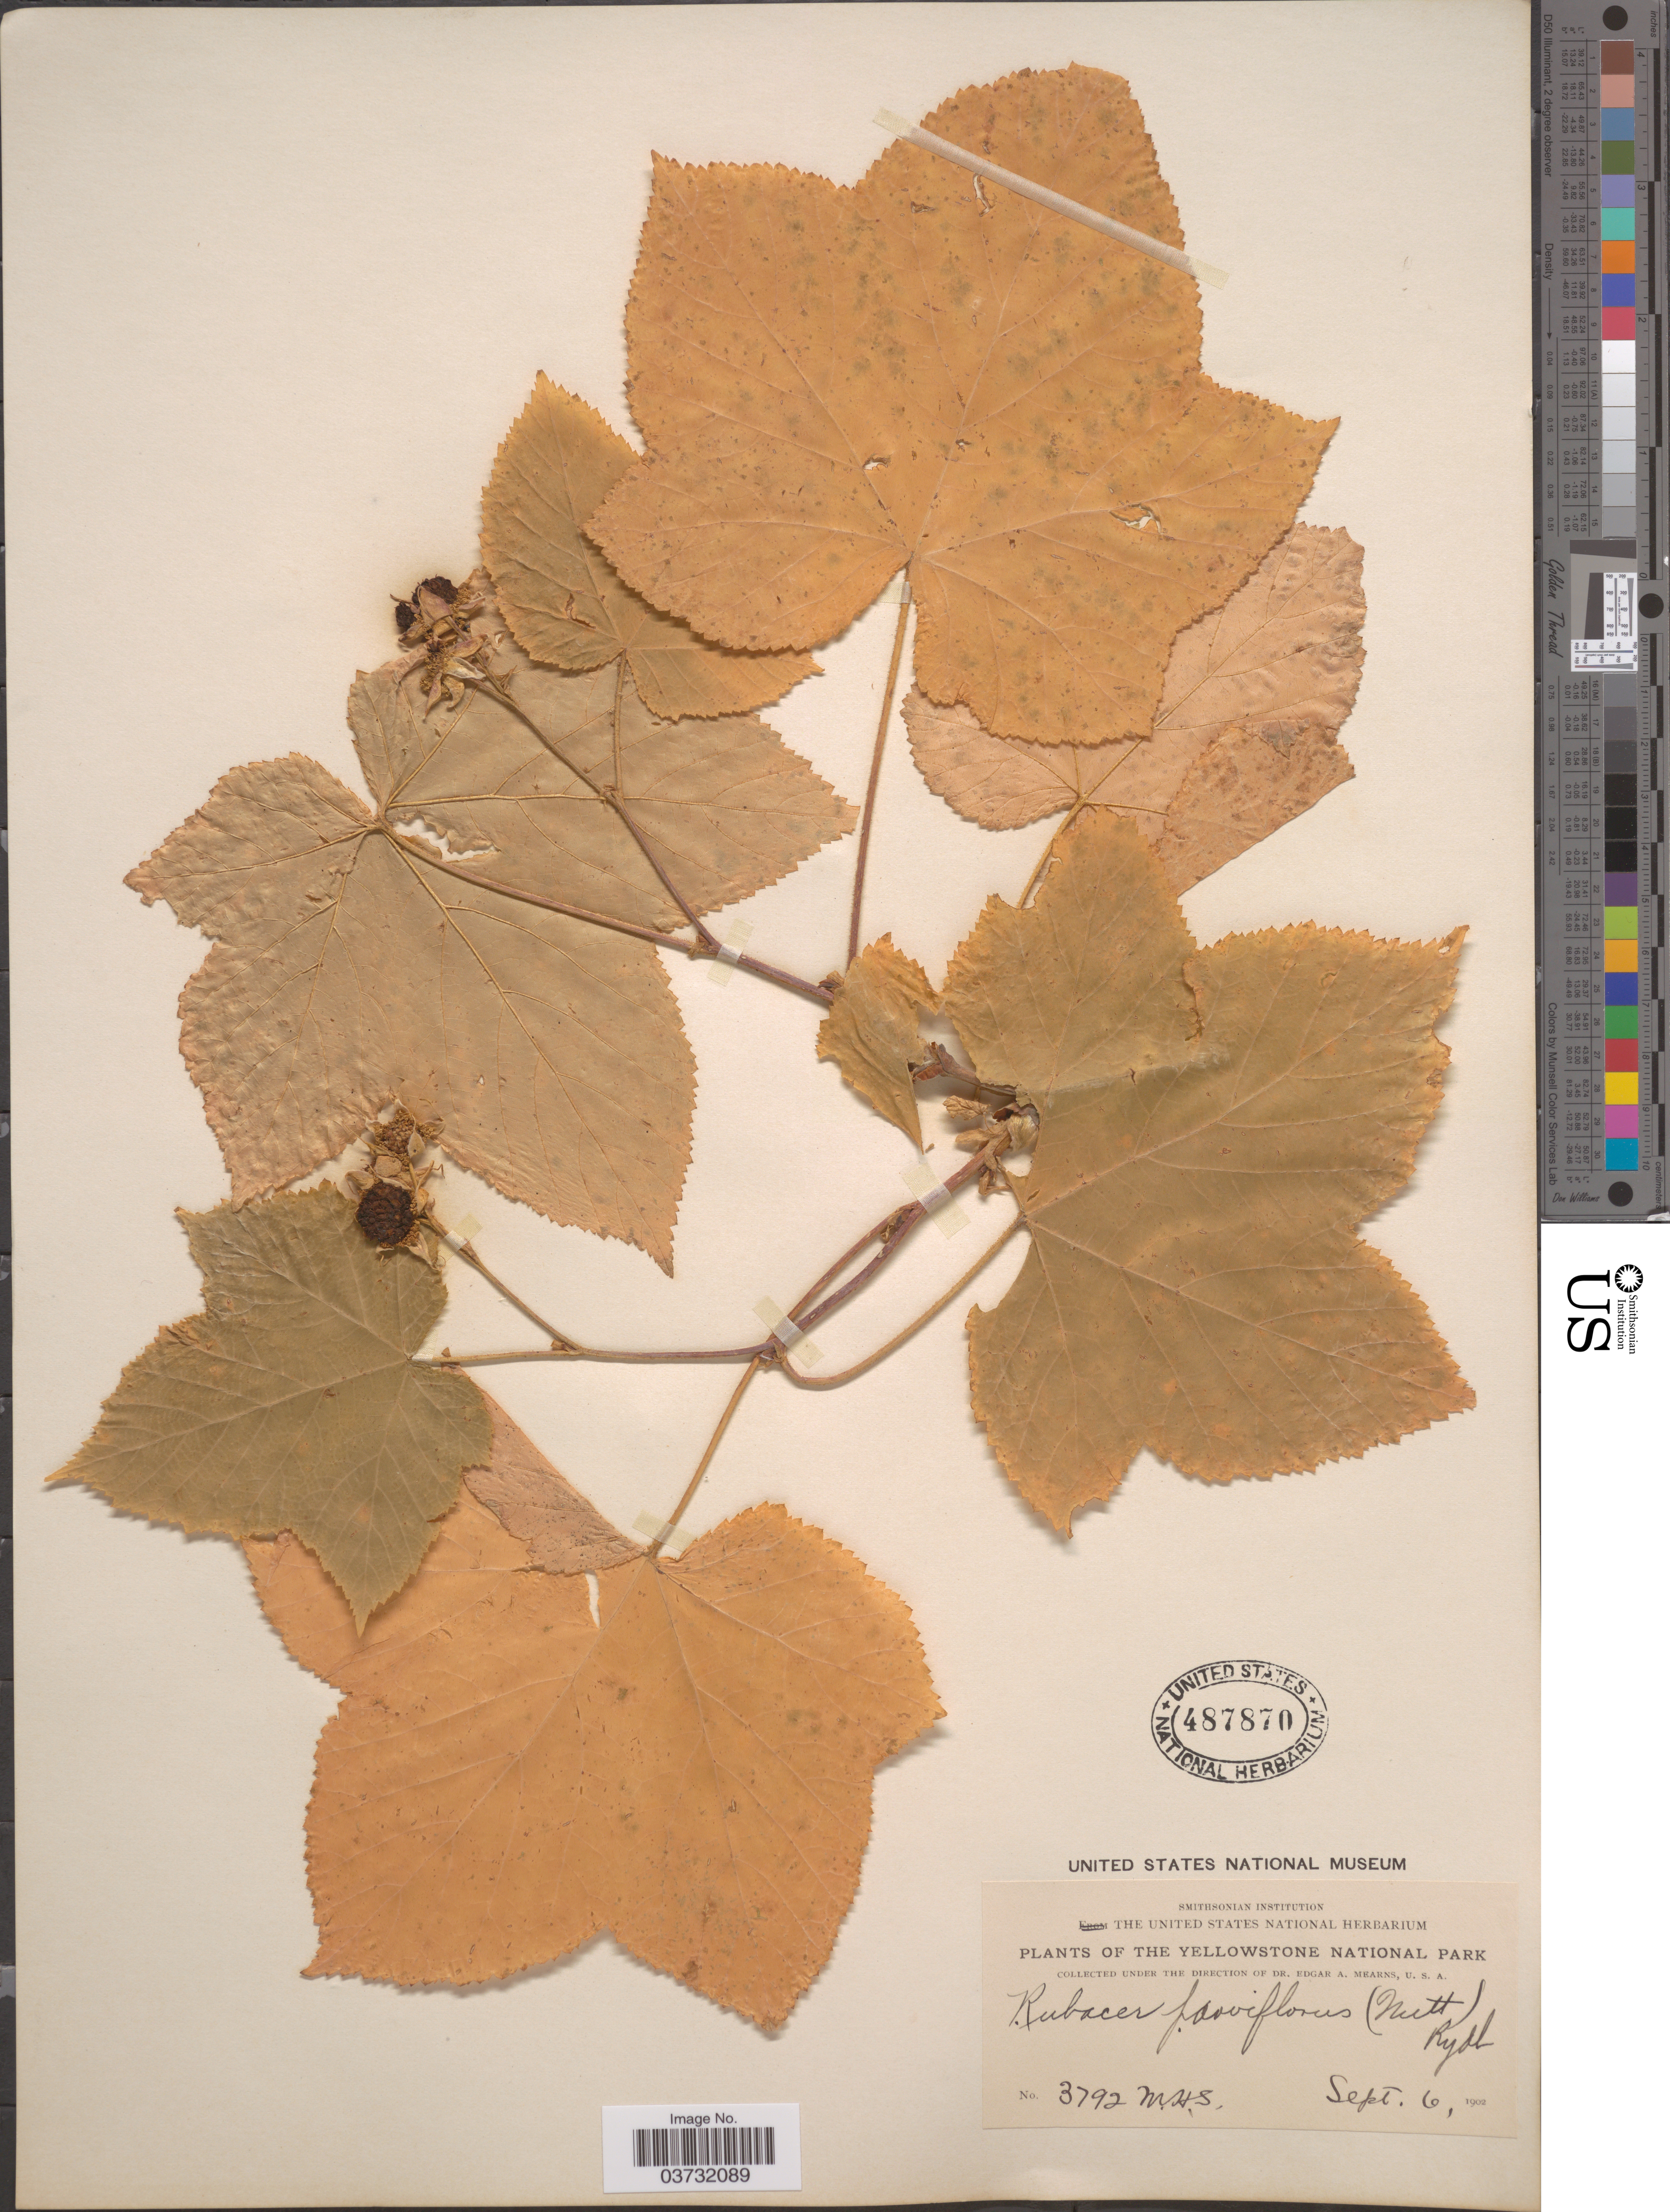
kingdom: Plantae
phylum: Tracheophyta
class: Magnoliopsida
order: Rosales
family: Rosaceae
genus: Rubus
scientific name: Rubus parviflorus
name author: Nutt.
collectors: M. H. S.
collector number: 3792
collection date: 1902-09-06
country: United States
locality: The Yellowstone National Park.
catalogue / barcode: US 487870